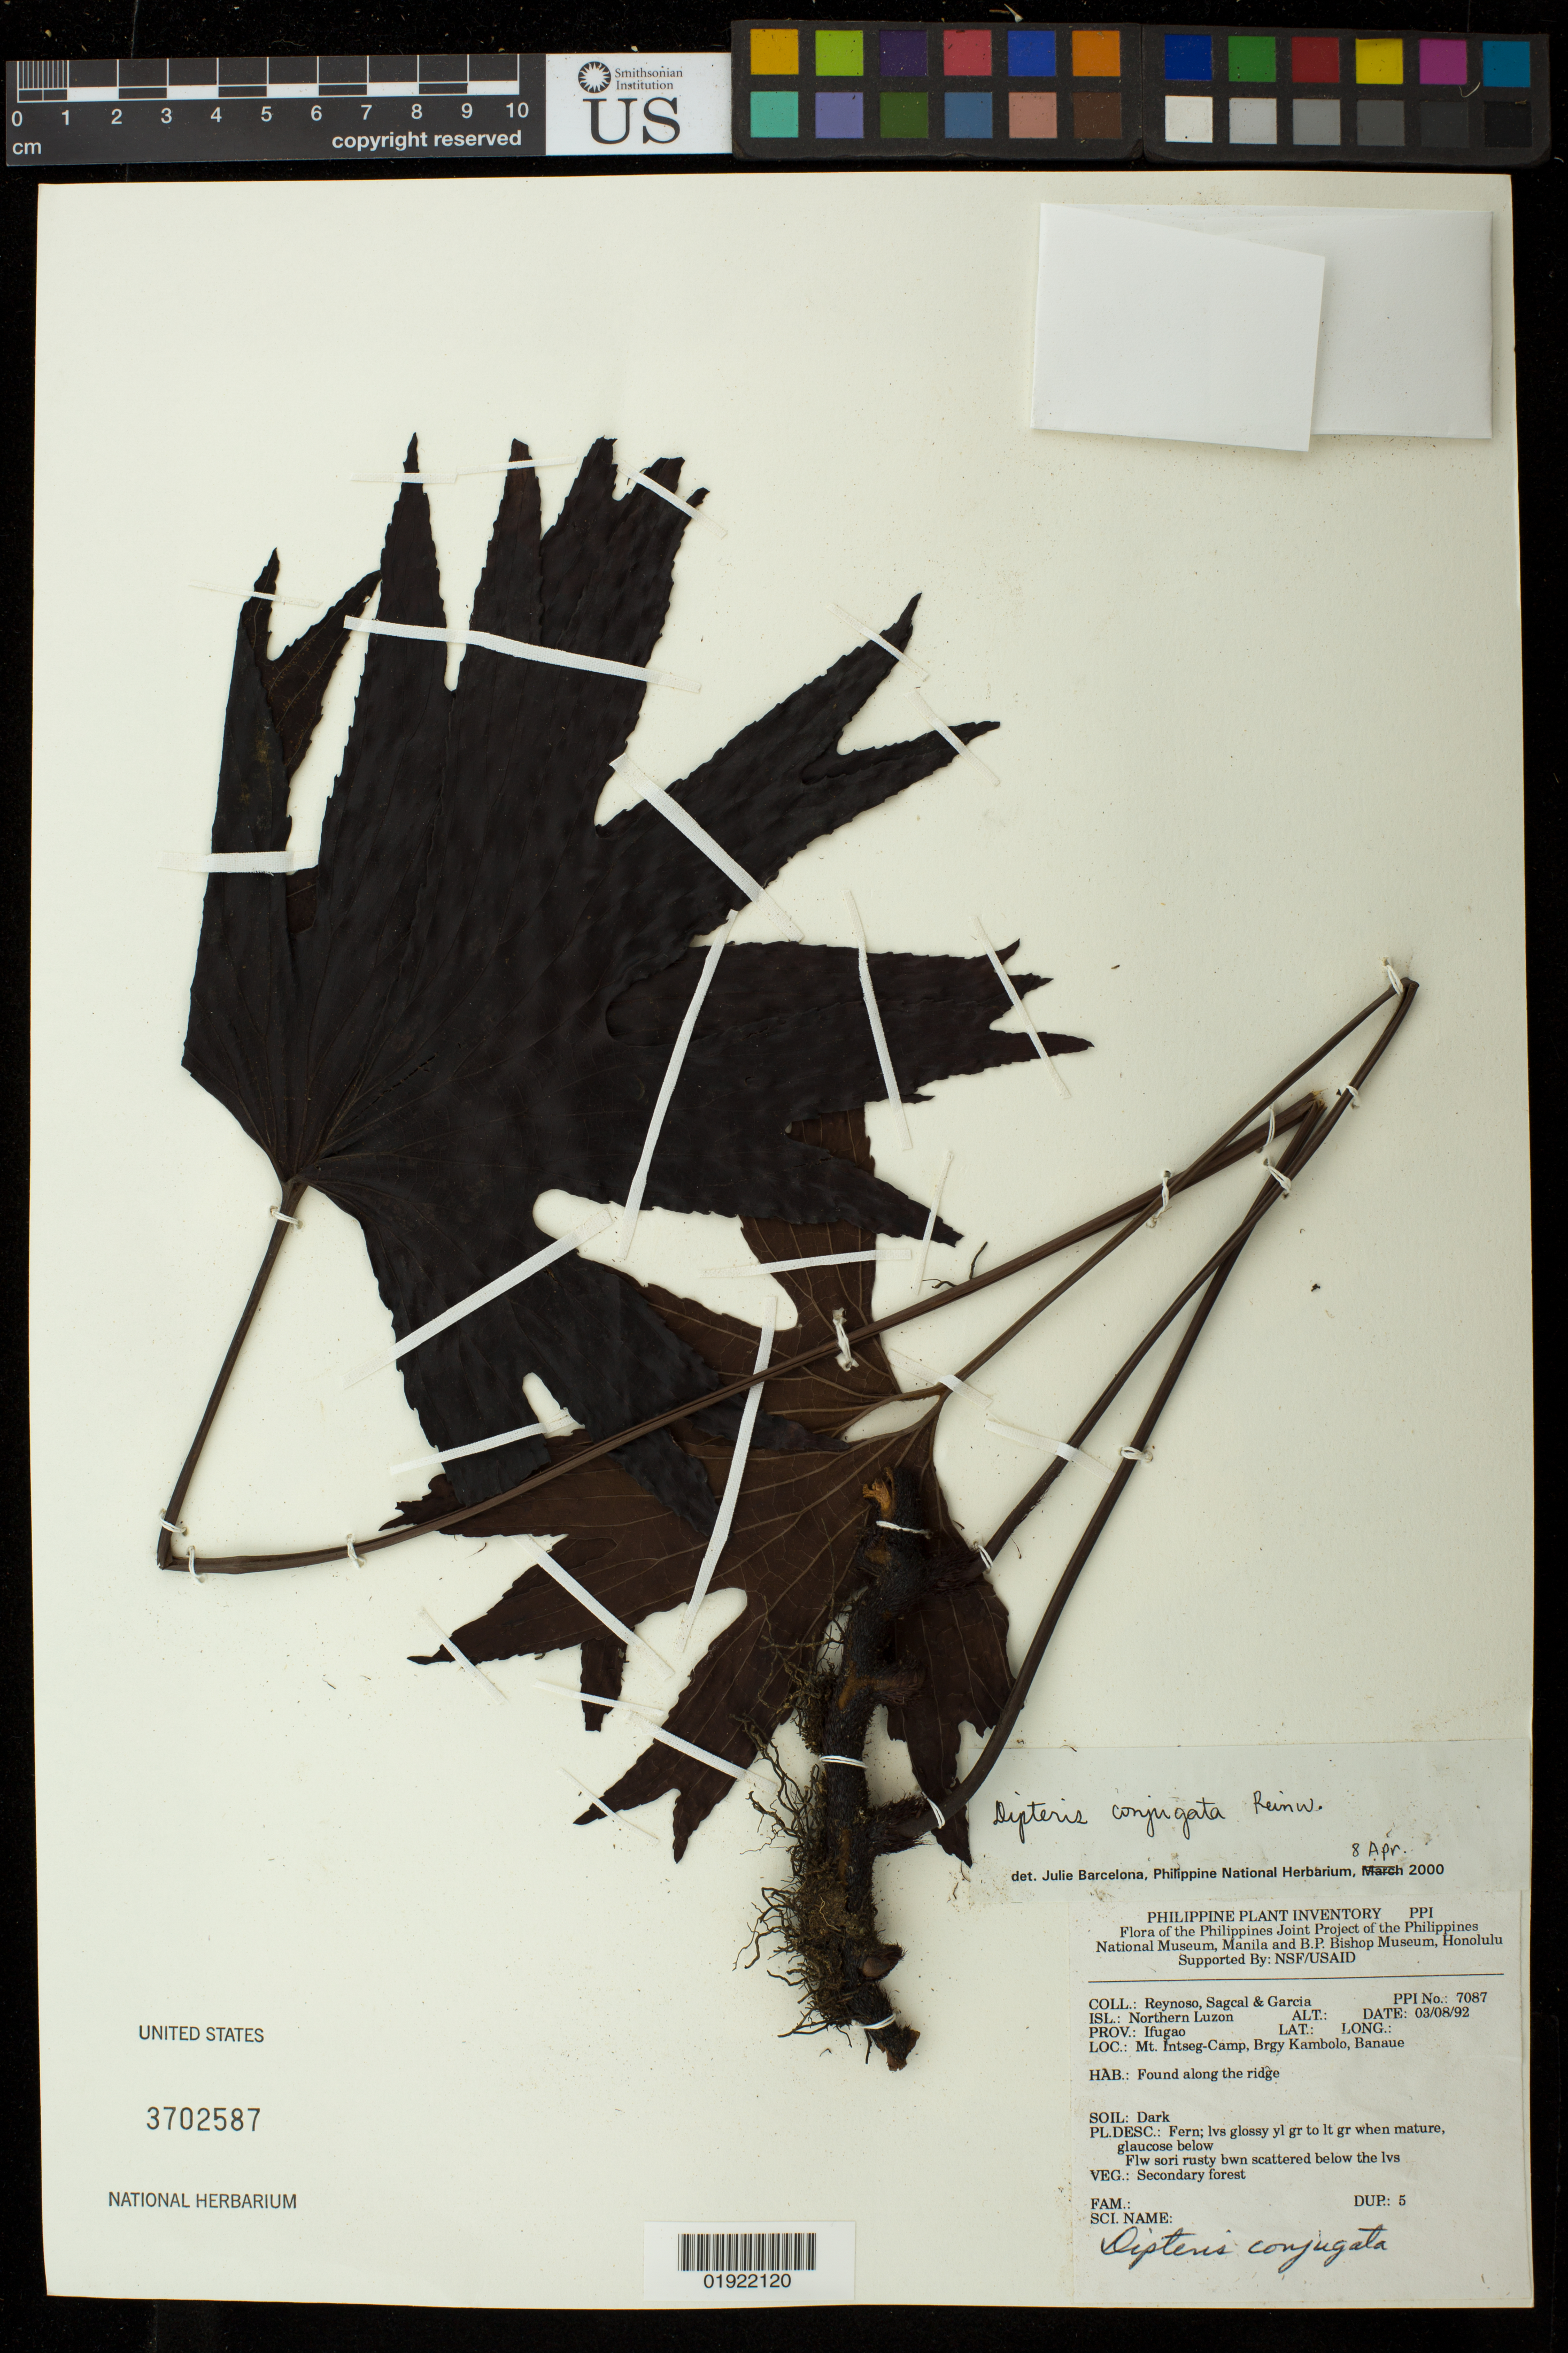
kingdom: Plantae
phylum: Tracheophyta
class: Polypodiopsida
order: Gleicheniales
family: Dipteridaceae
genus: Dipteris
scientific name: Dipteris conjugata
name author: Reinw.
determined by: Barcelona, Julie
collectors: E. Reynoso, E. Sagcal & H. Garcia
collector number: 7087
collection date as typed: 08/03/92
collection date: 1992-08-03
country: Philippines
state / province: Cordillera (Administrative Region)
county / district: Ifugao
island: Luzon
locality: Mt. Intseg-Camp, Brgy Kambolo, Banaue, found along the ridge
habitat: soil: dark, secondary forest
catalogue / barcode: US 3702587